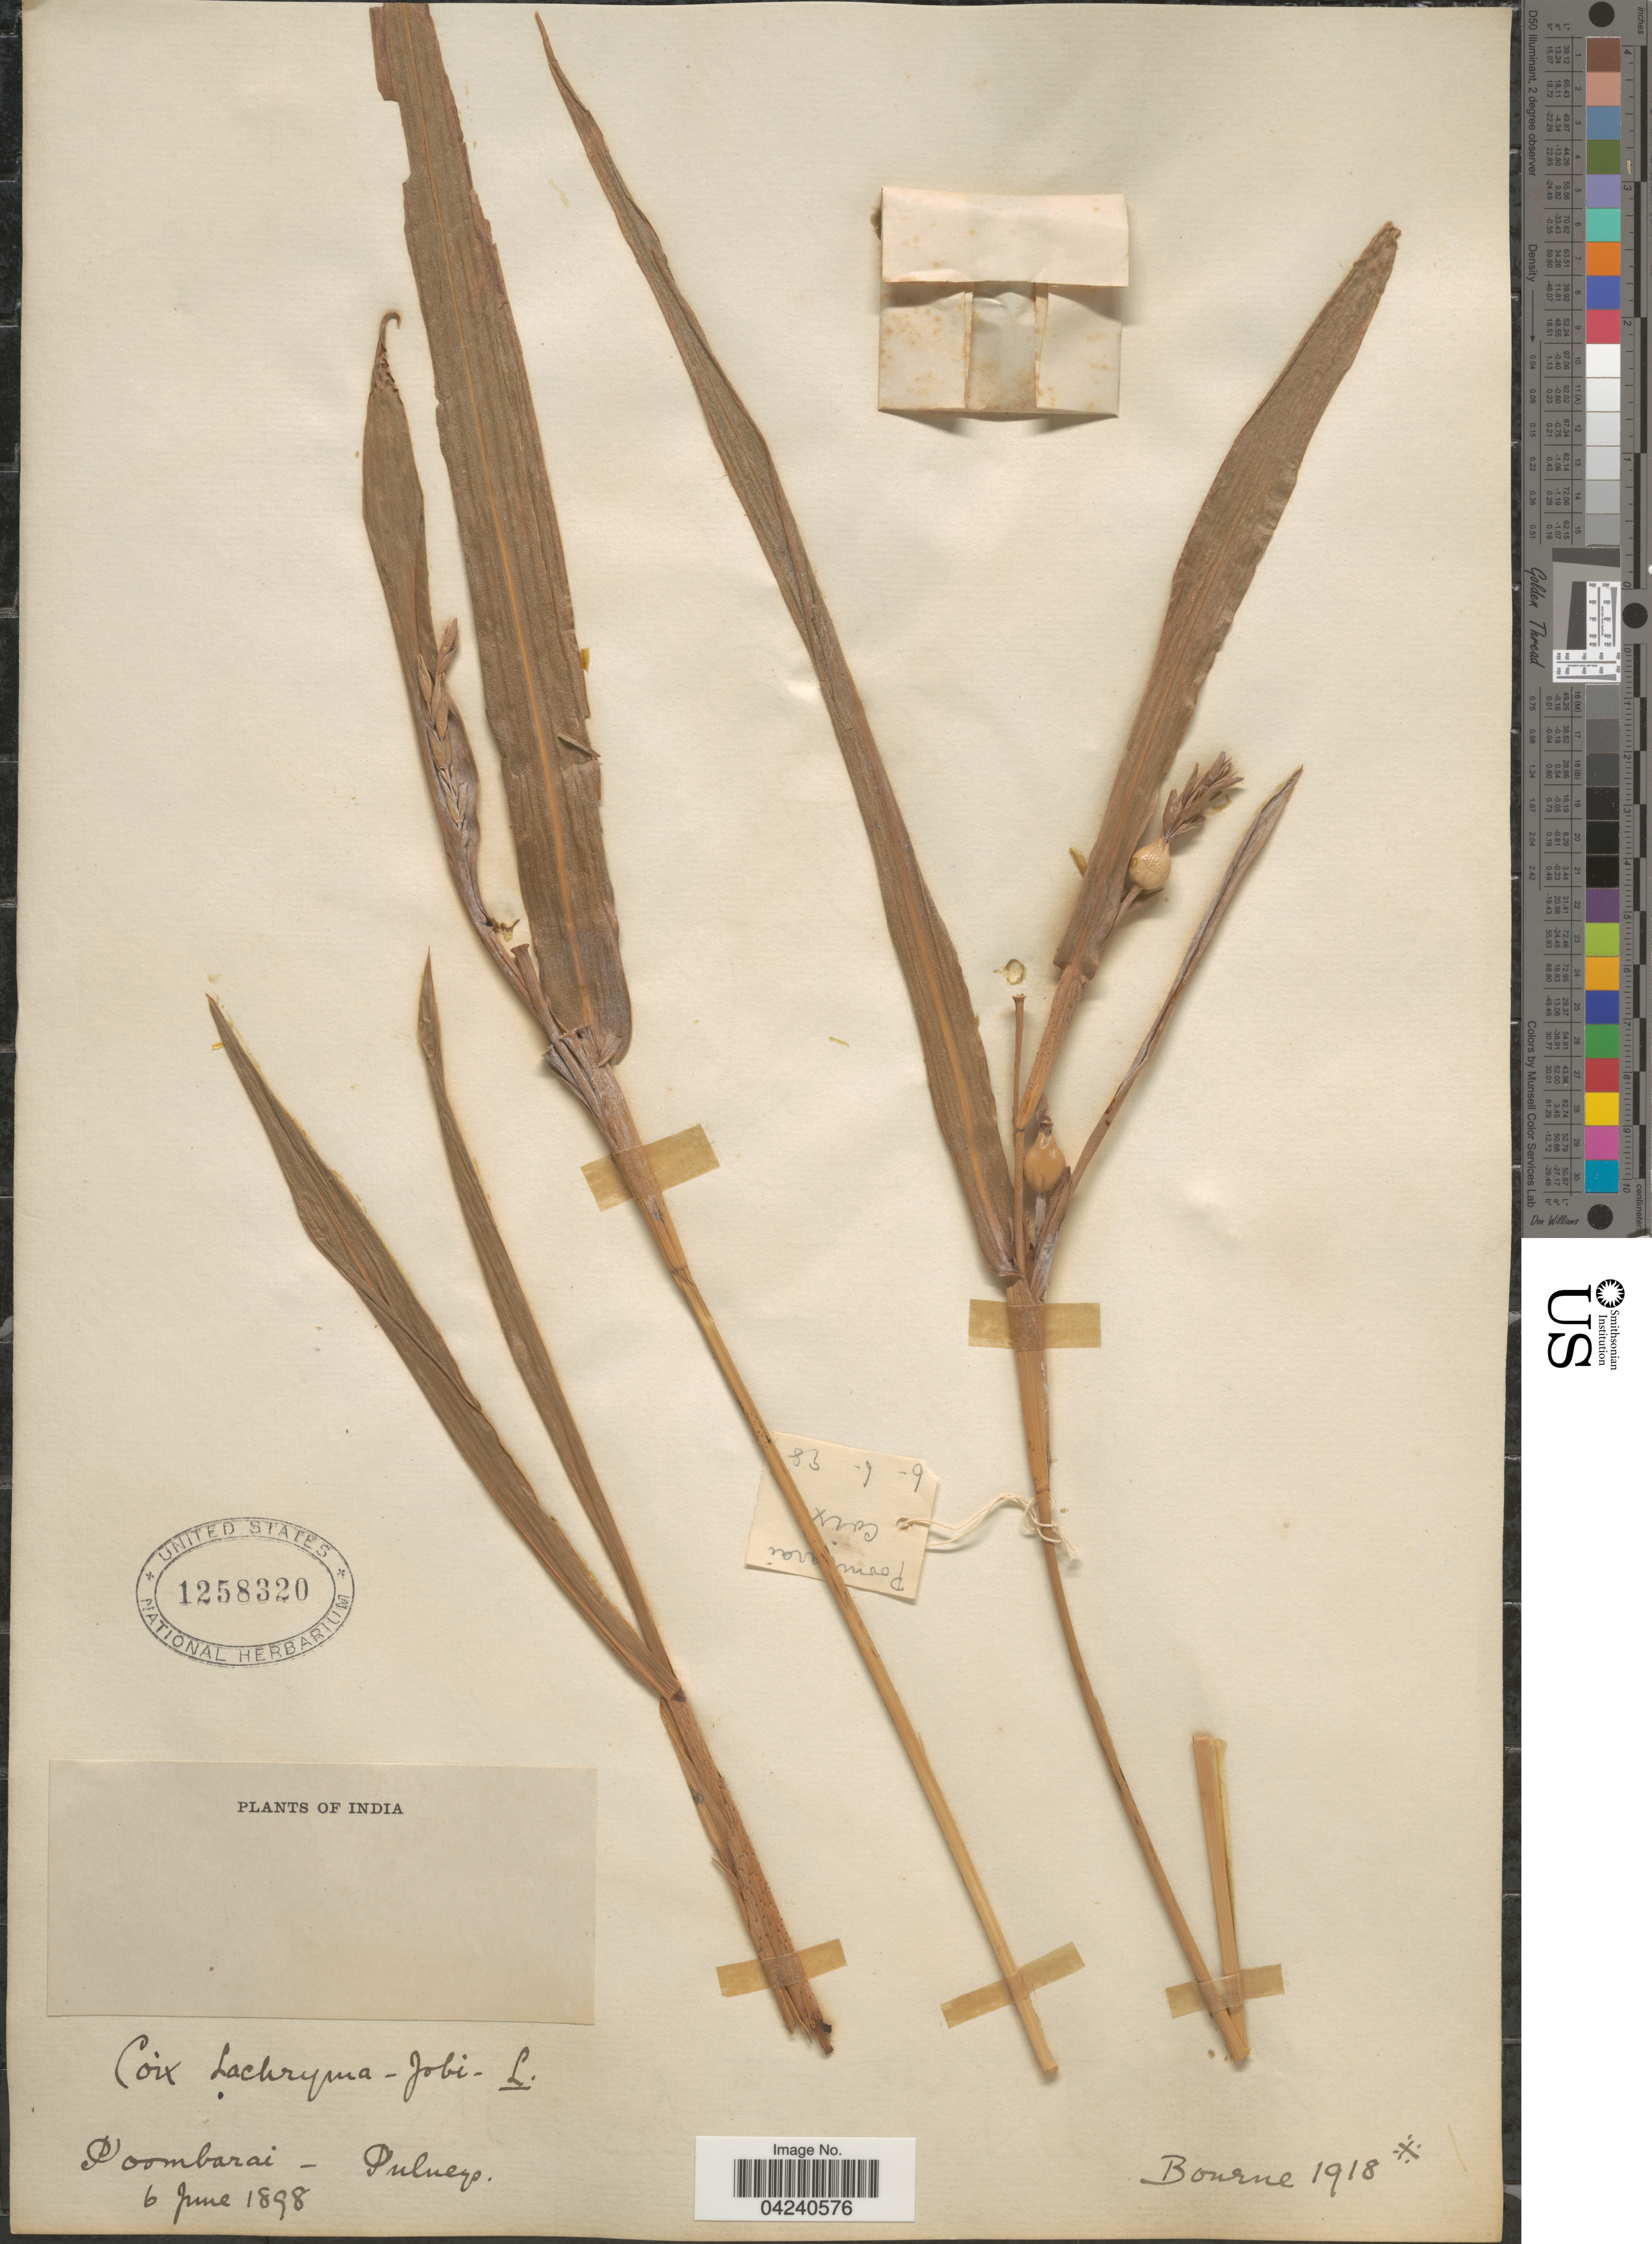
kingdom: Plantae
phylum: Tracheophyta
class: Liliopsida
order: Poales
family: Poaceae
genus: Coix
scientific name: Coix lacryma-jobi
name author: L.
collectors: -- Bourne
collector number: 1918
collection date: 1898-06-06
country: India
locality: Poombarai - Pulneys.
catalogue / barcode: US 1258320